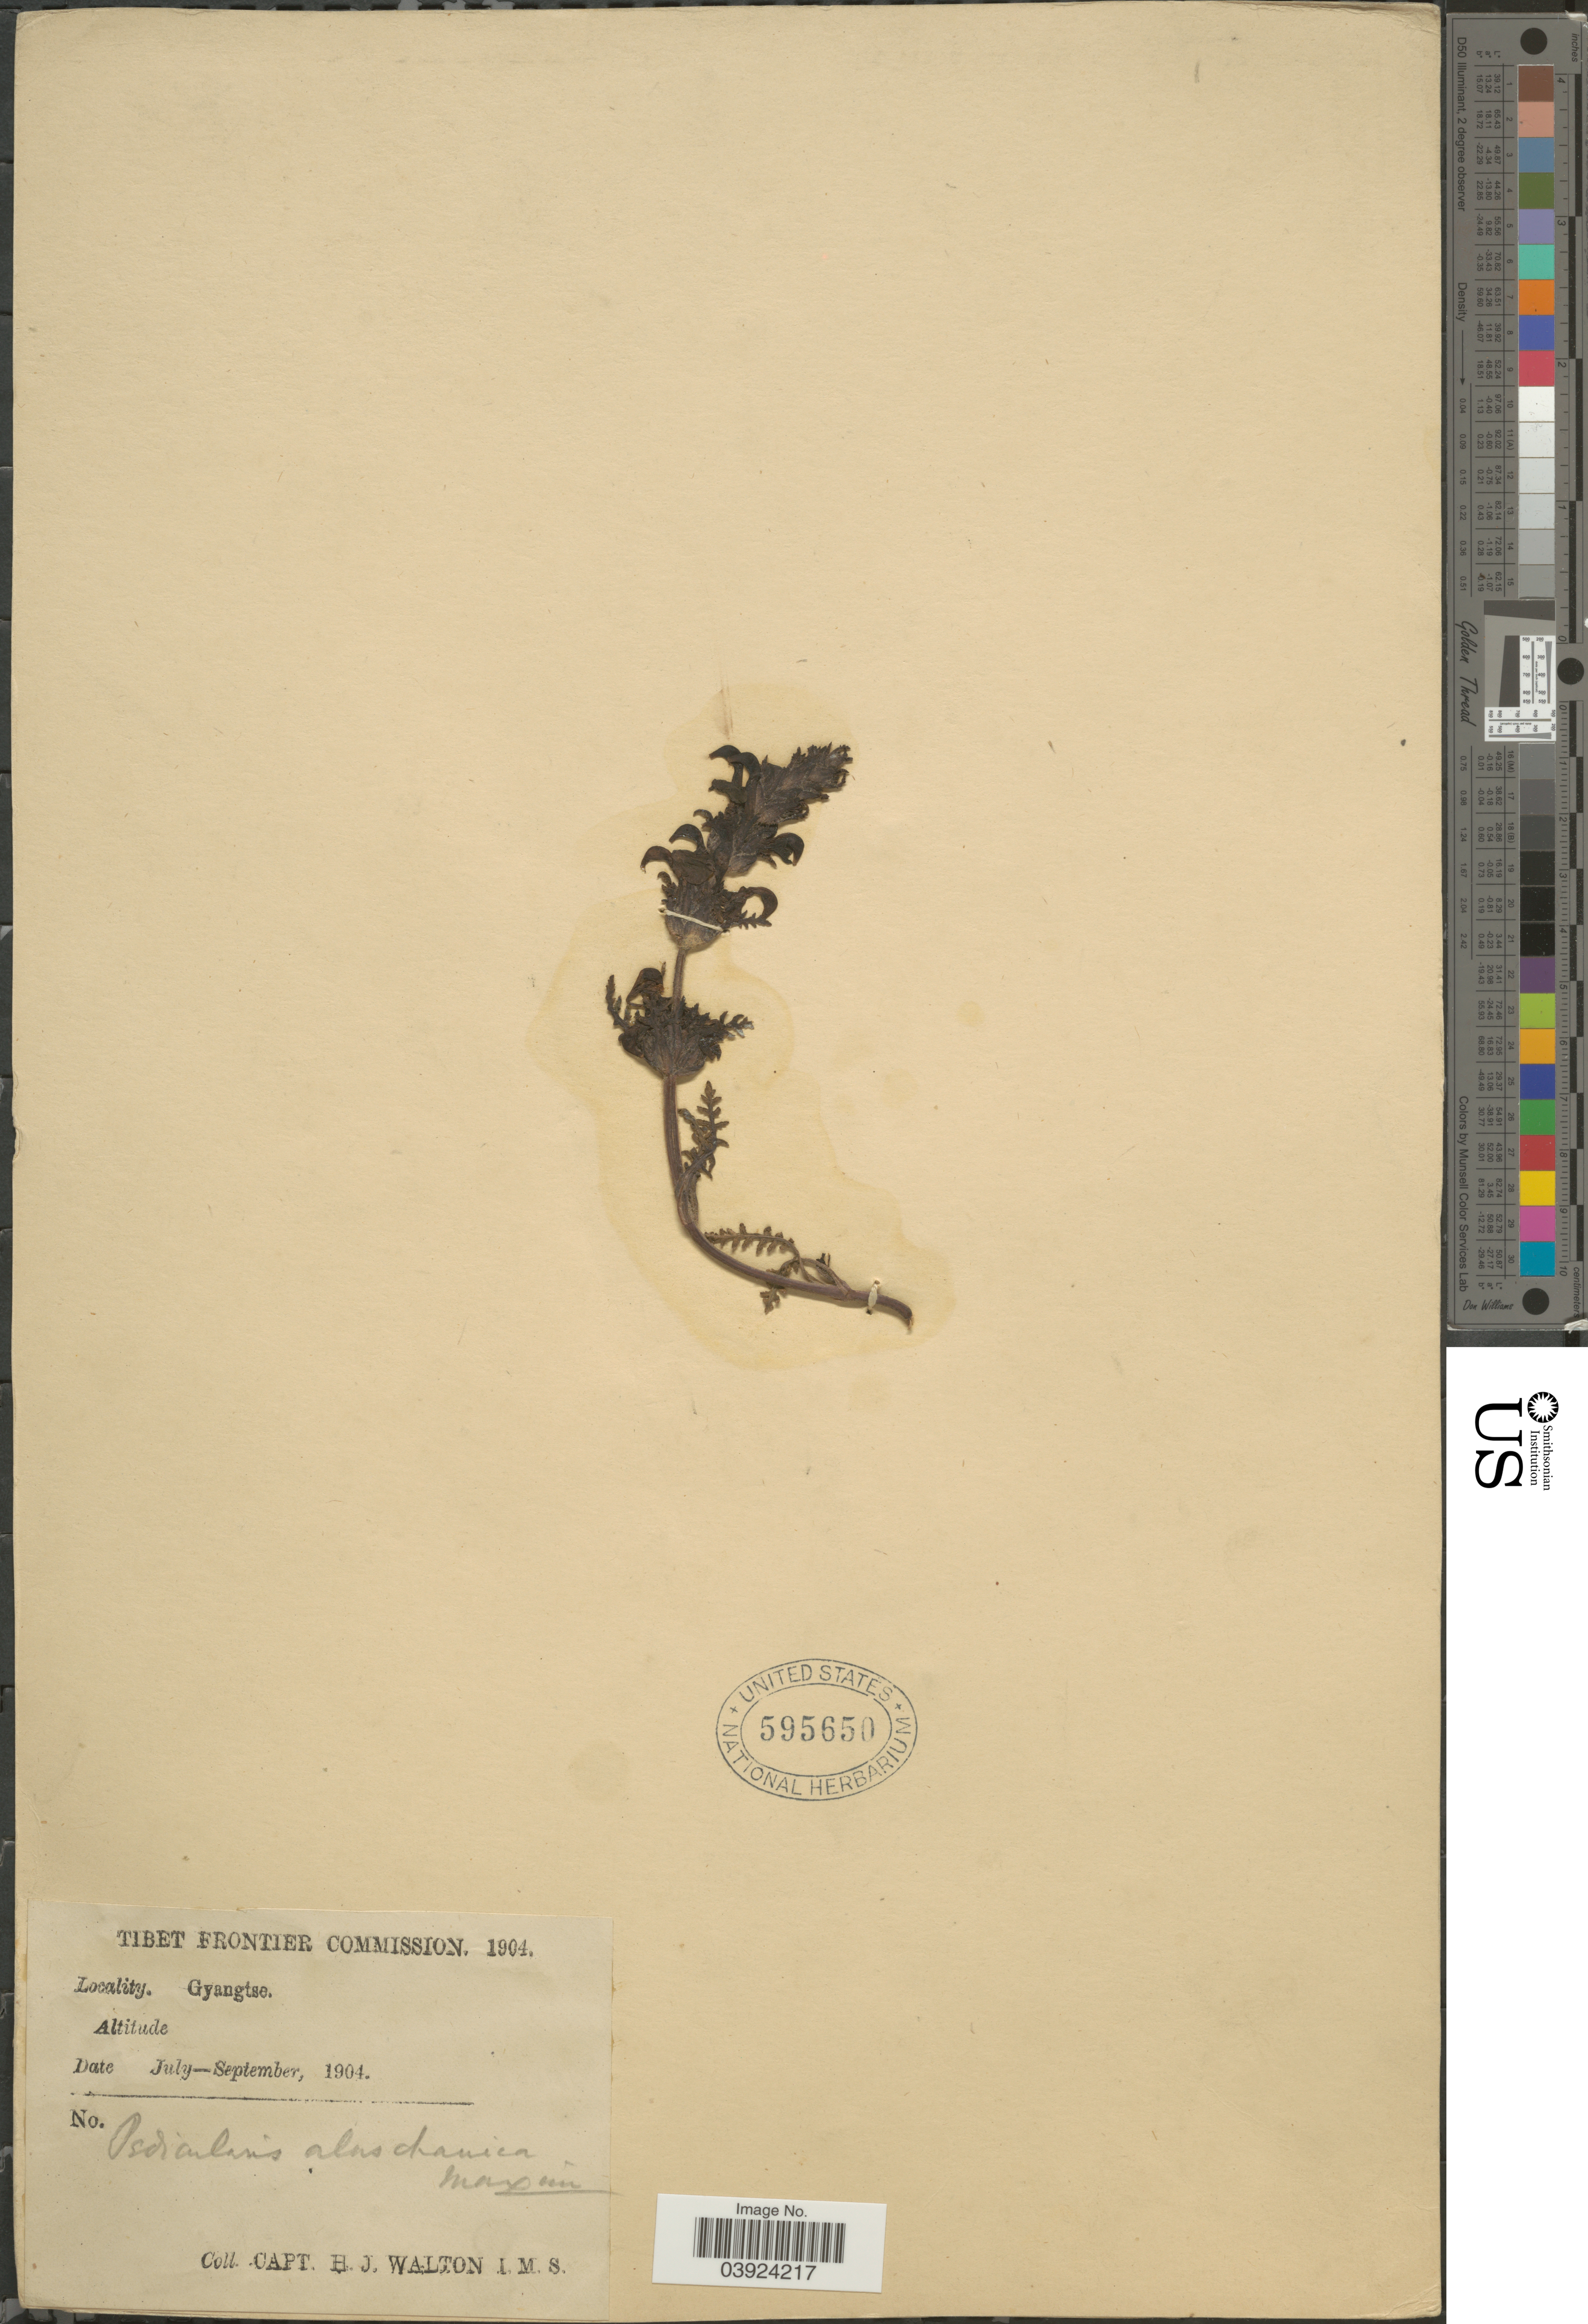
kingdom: Plantae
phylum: Tracheophyta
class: Magnoliopsida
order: Lamiales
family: Orobanchaceae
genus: Pedicularis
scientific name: Pedicularis alaschanica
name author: Maxim.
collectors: H. Walton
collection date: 1904-07/1904-09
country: China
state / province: Xizang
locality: Tibet Frontier Commission. Gyangtse.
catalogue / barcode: US 595650